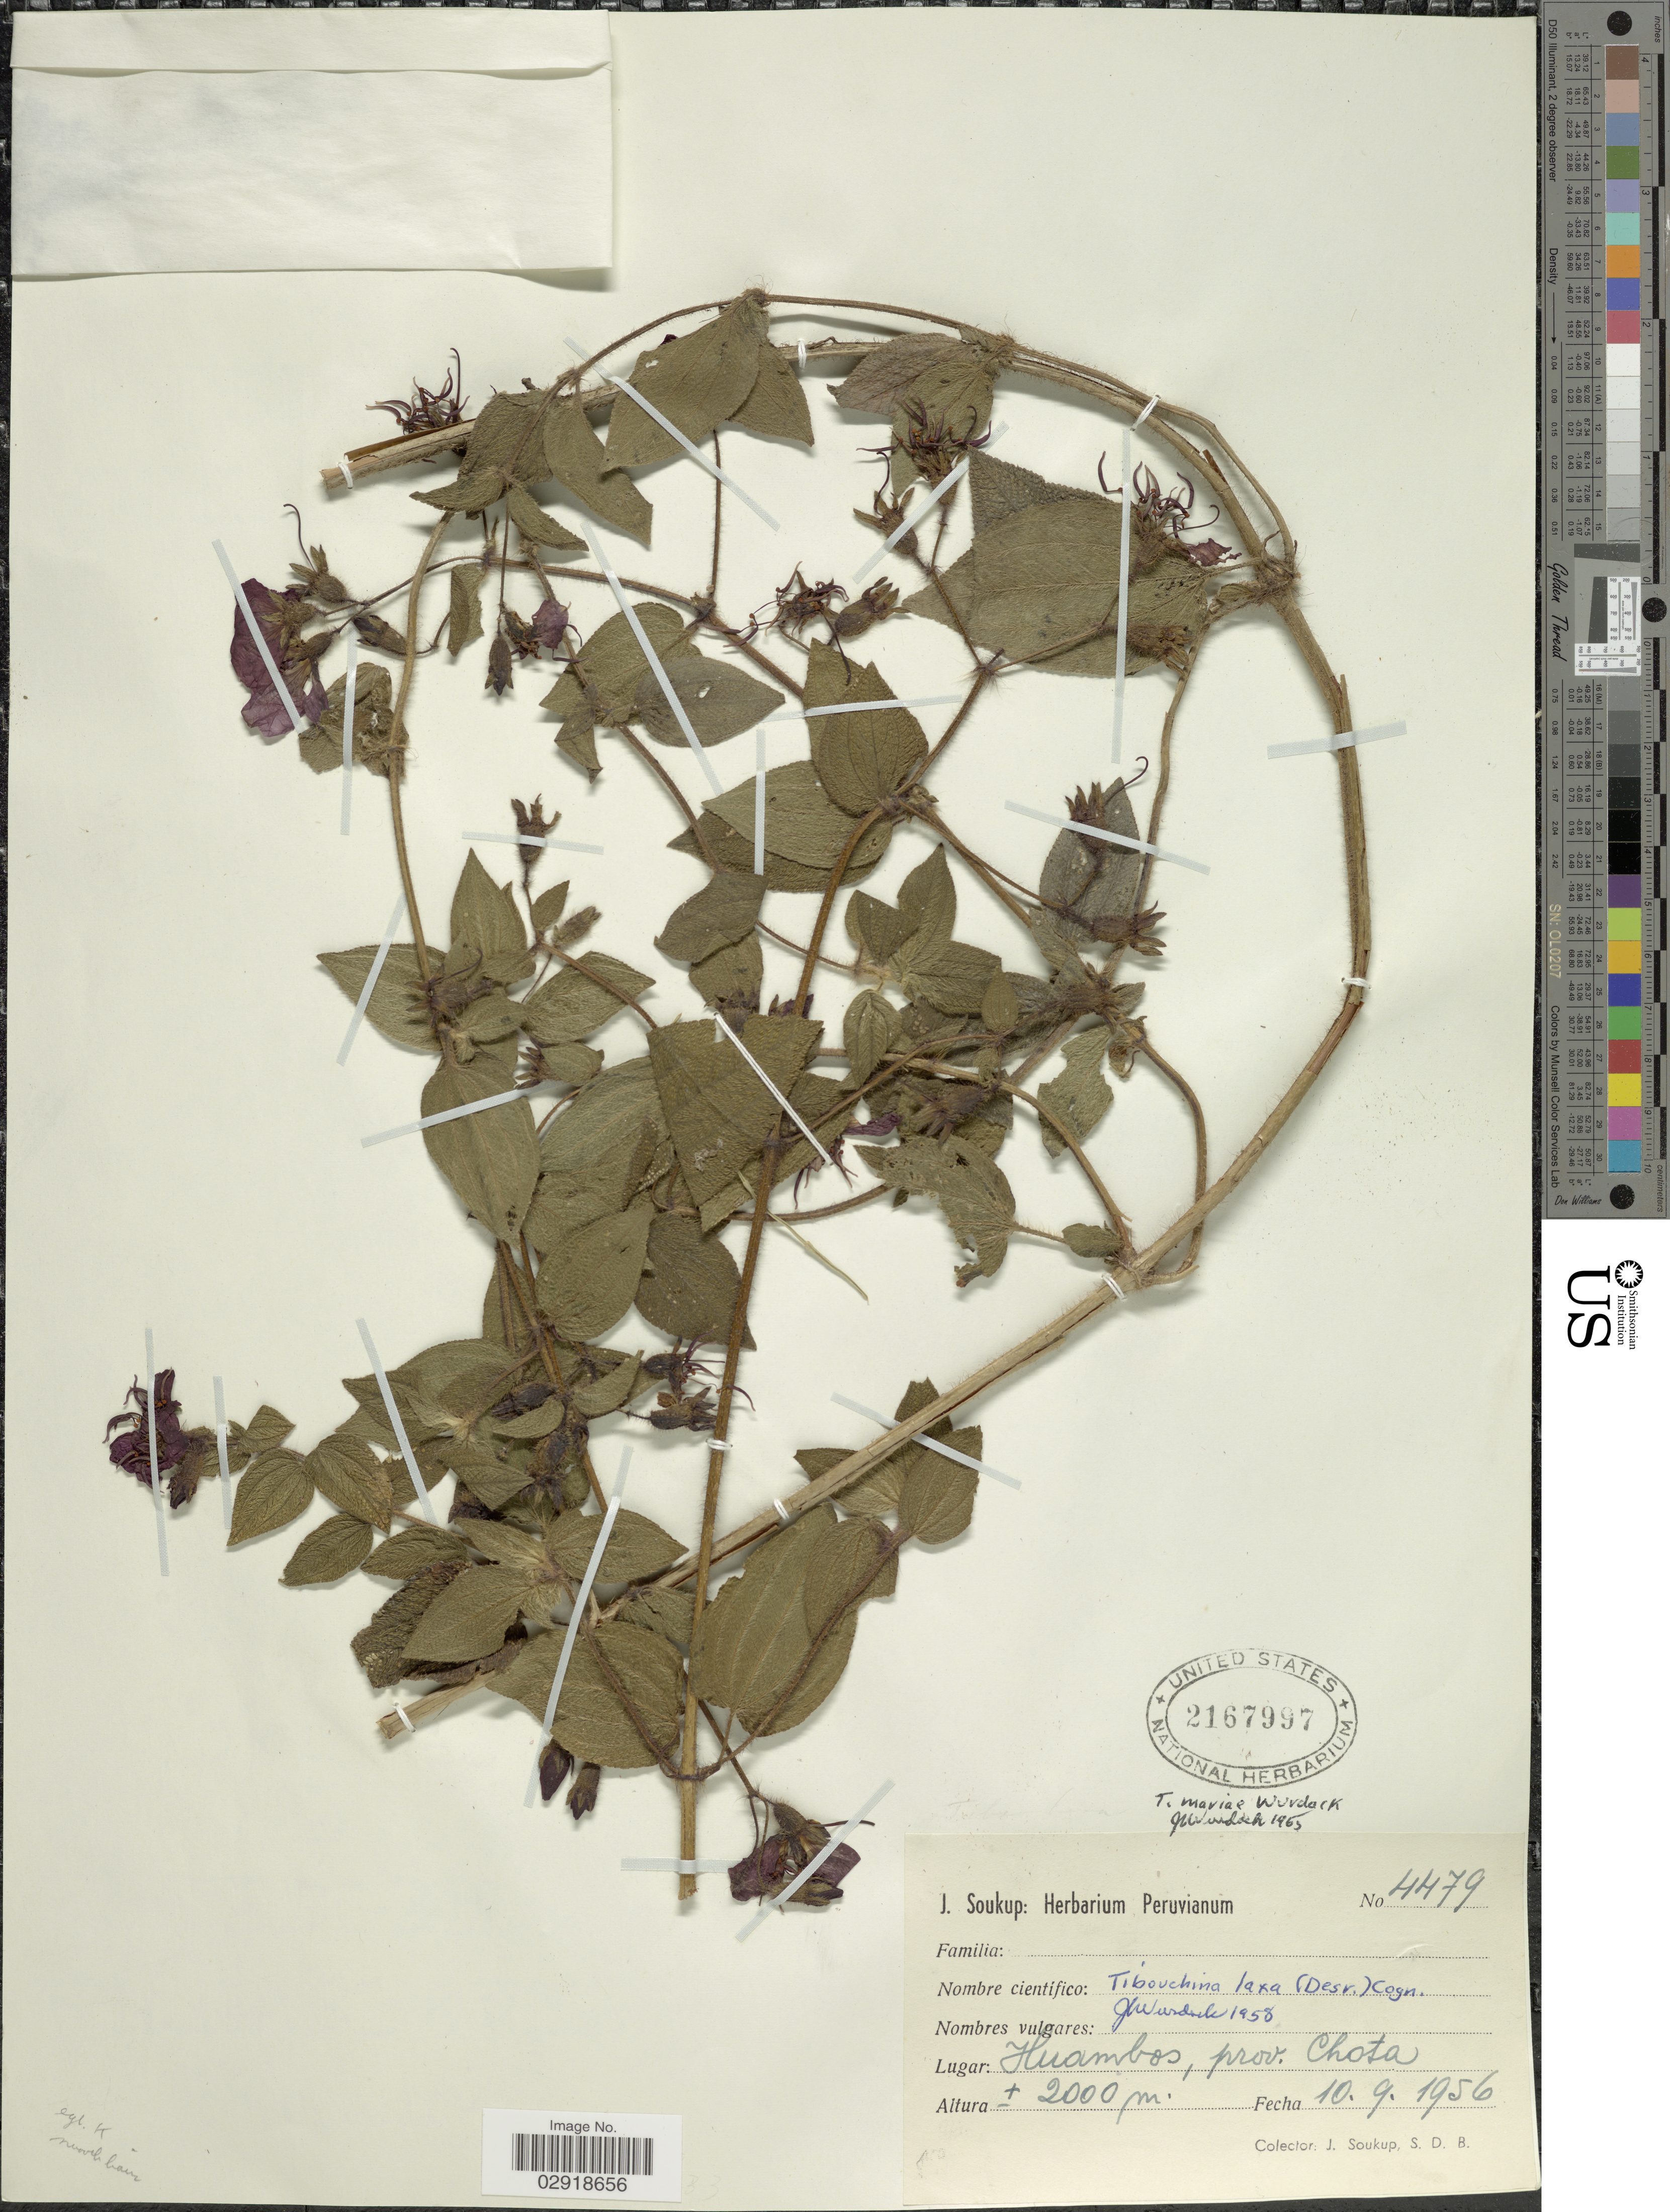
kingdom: Plantae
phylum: Tracheophyta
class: Magnoliopsida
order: Myrtales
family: Melastomataceae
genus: Chaetogastra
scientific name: Chaetogastra mariae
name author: (Wurdack) P.J.F. Guim. & Michelang.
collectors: J. Soukop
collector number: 4479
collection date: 1956-09-10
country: Peru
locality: Huambos, prov. Chota.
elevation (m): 2000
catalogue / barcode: US 2167997